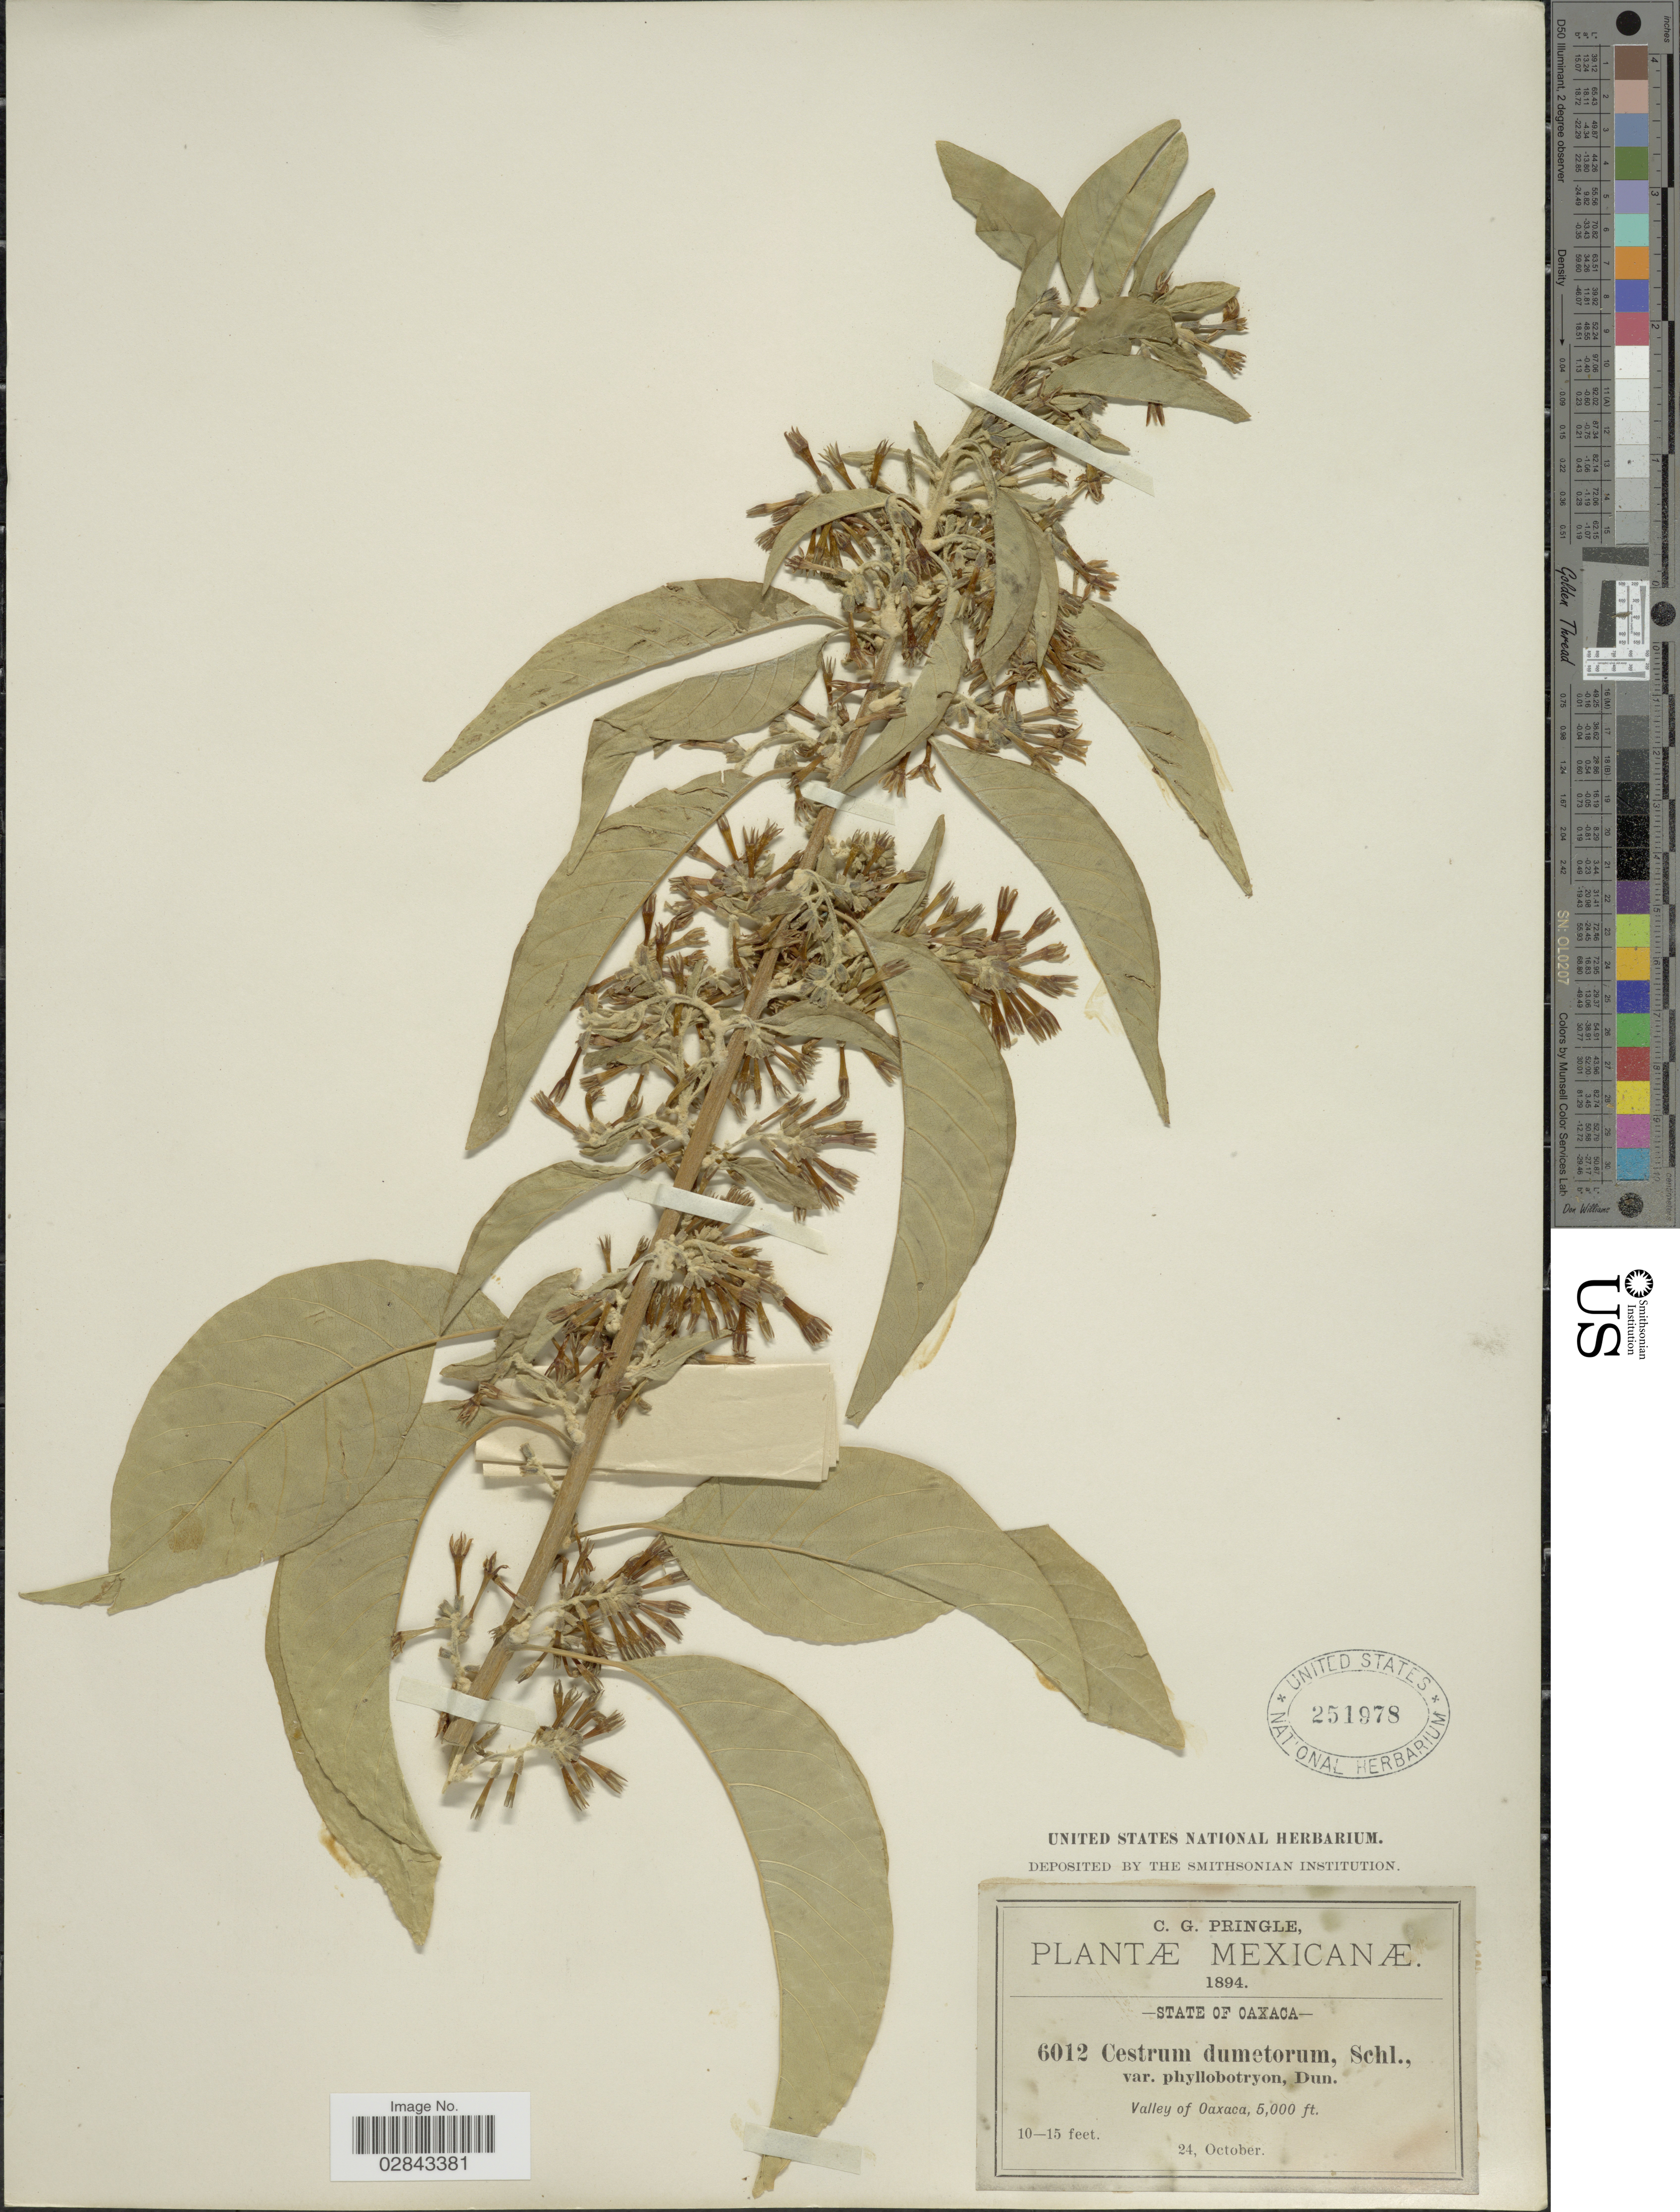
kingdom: Plantae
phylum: Tracheophyta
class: Magnoliopsida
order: Solanales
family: Solanaceae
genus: Cestrum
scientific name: Cestrum dumetorum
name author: Schltdl.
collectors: C. G. Pringle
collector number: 6012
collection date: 1894-10-24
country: Mexico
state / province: Oaxaca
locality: Valley of Oaxaca.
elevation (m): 1524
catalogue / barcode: US 251978